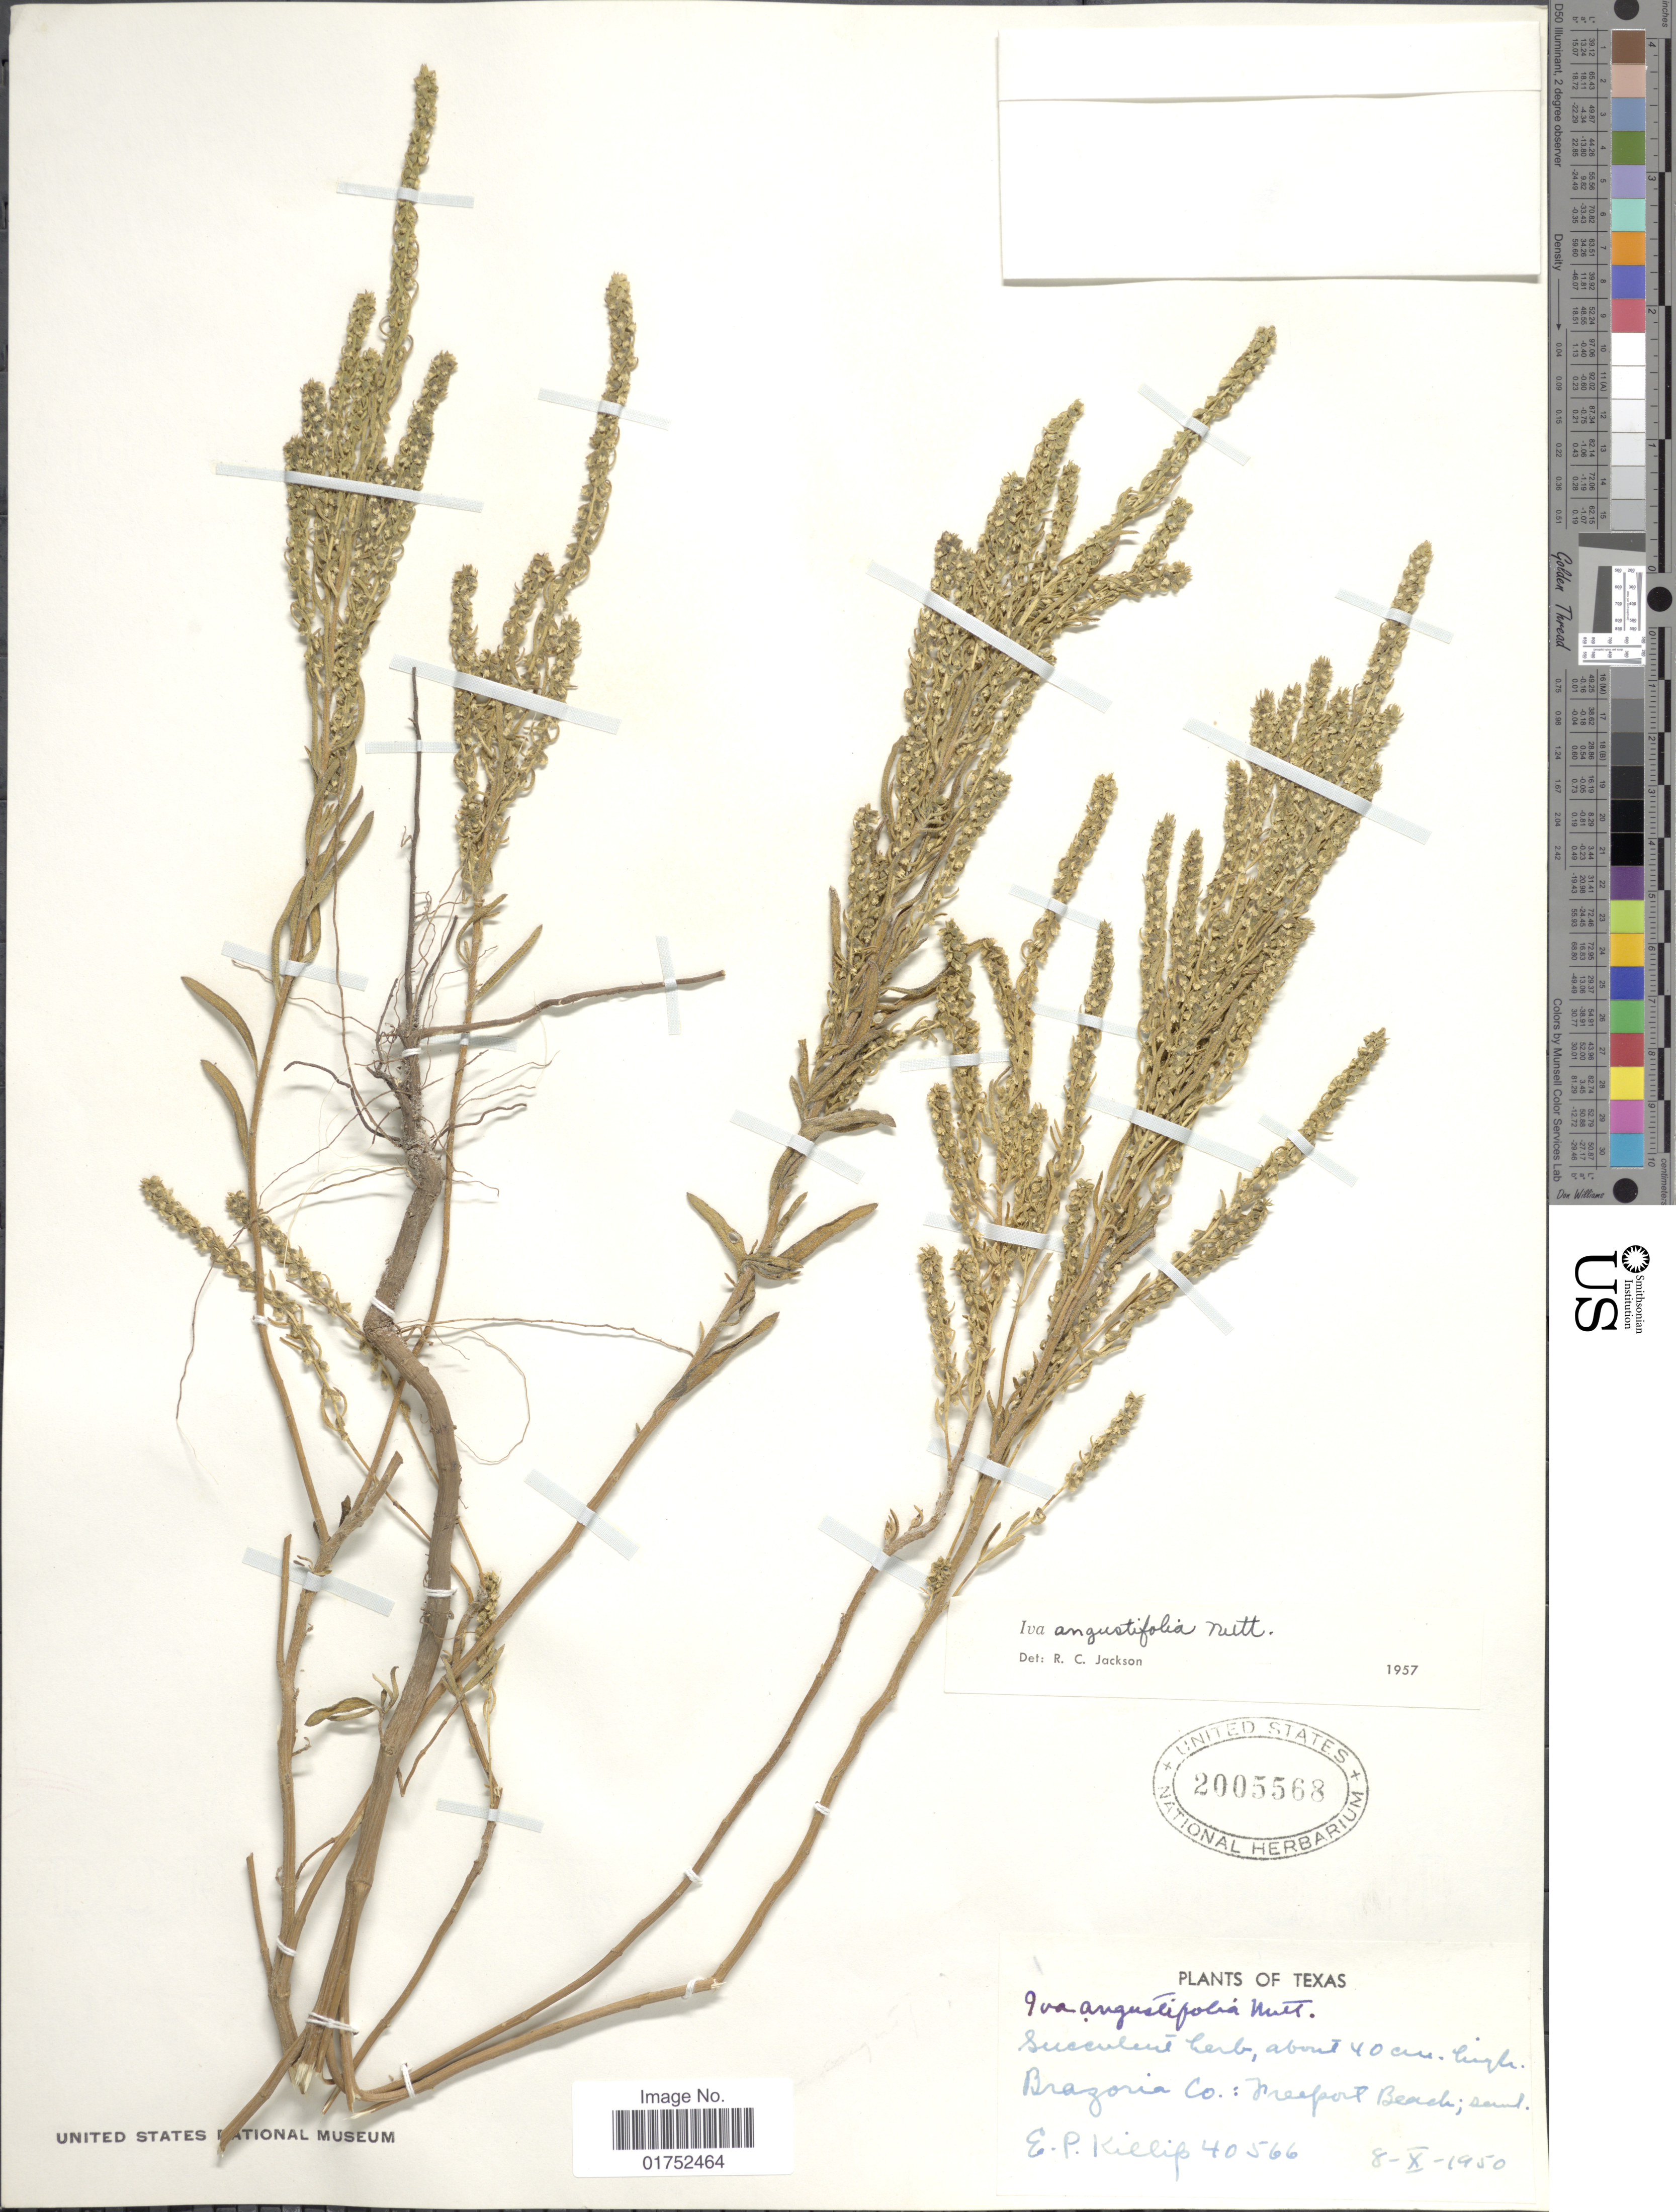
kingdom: Plantae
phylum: Tracheophyta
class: Magnoliopsida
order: Asterales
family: Asteraceae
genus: Iva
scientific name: Iva angustifolia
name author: Nutt.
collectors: E. P. Killip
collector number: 40566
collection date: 1950-10-08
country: United States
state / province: Texas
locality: Brazorie Co., Freeport Beach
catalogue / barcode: US 2005568